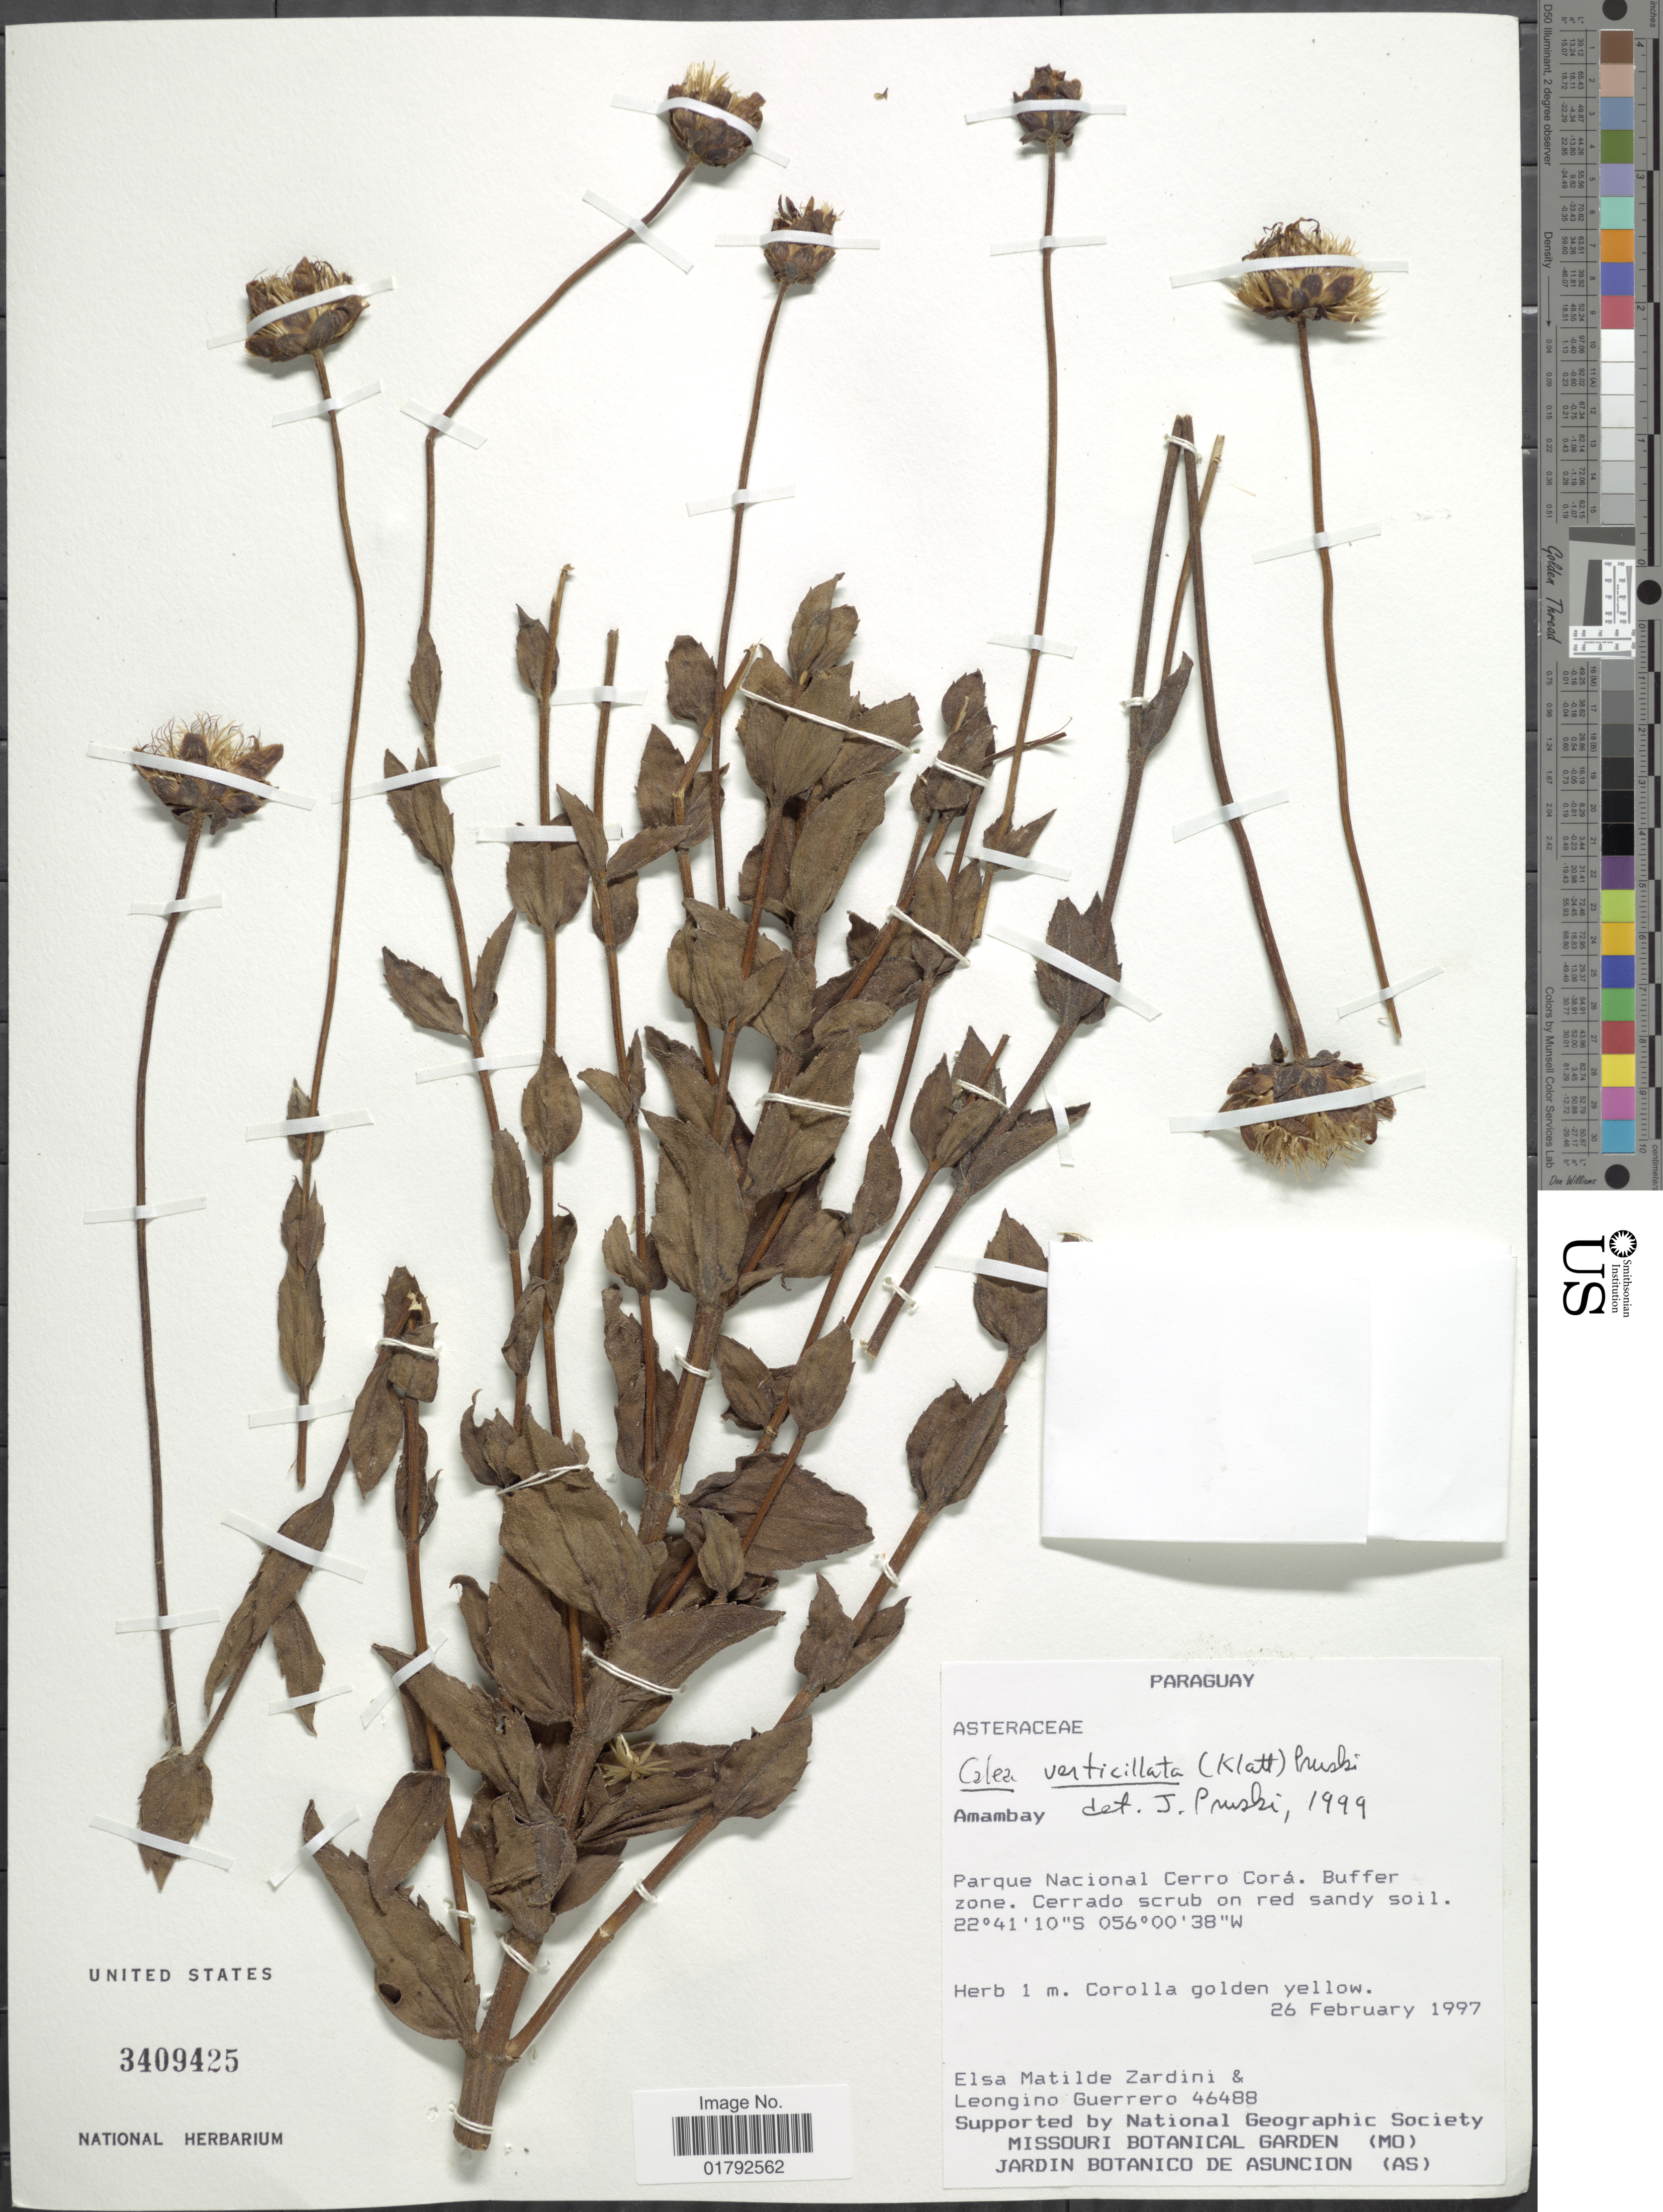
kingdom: Plantae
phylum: Tracheophyta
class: Magnoliopsida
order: Asterales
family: Asteraceae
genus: Calea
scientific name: Calea verticillata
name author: (Klatt) Pruski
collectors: E. M. Zardini & L. Guerrero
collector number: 46488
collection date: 1997-02-26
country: Paraguay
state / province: Amambay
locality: Parque Nacional Cerro, Buffer zone.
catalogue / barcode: US 3409425